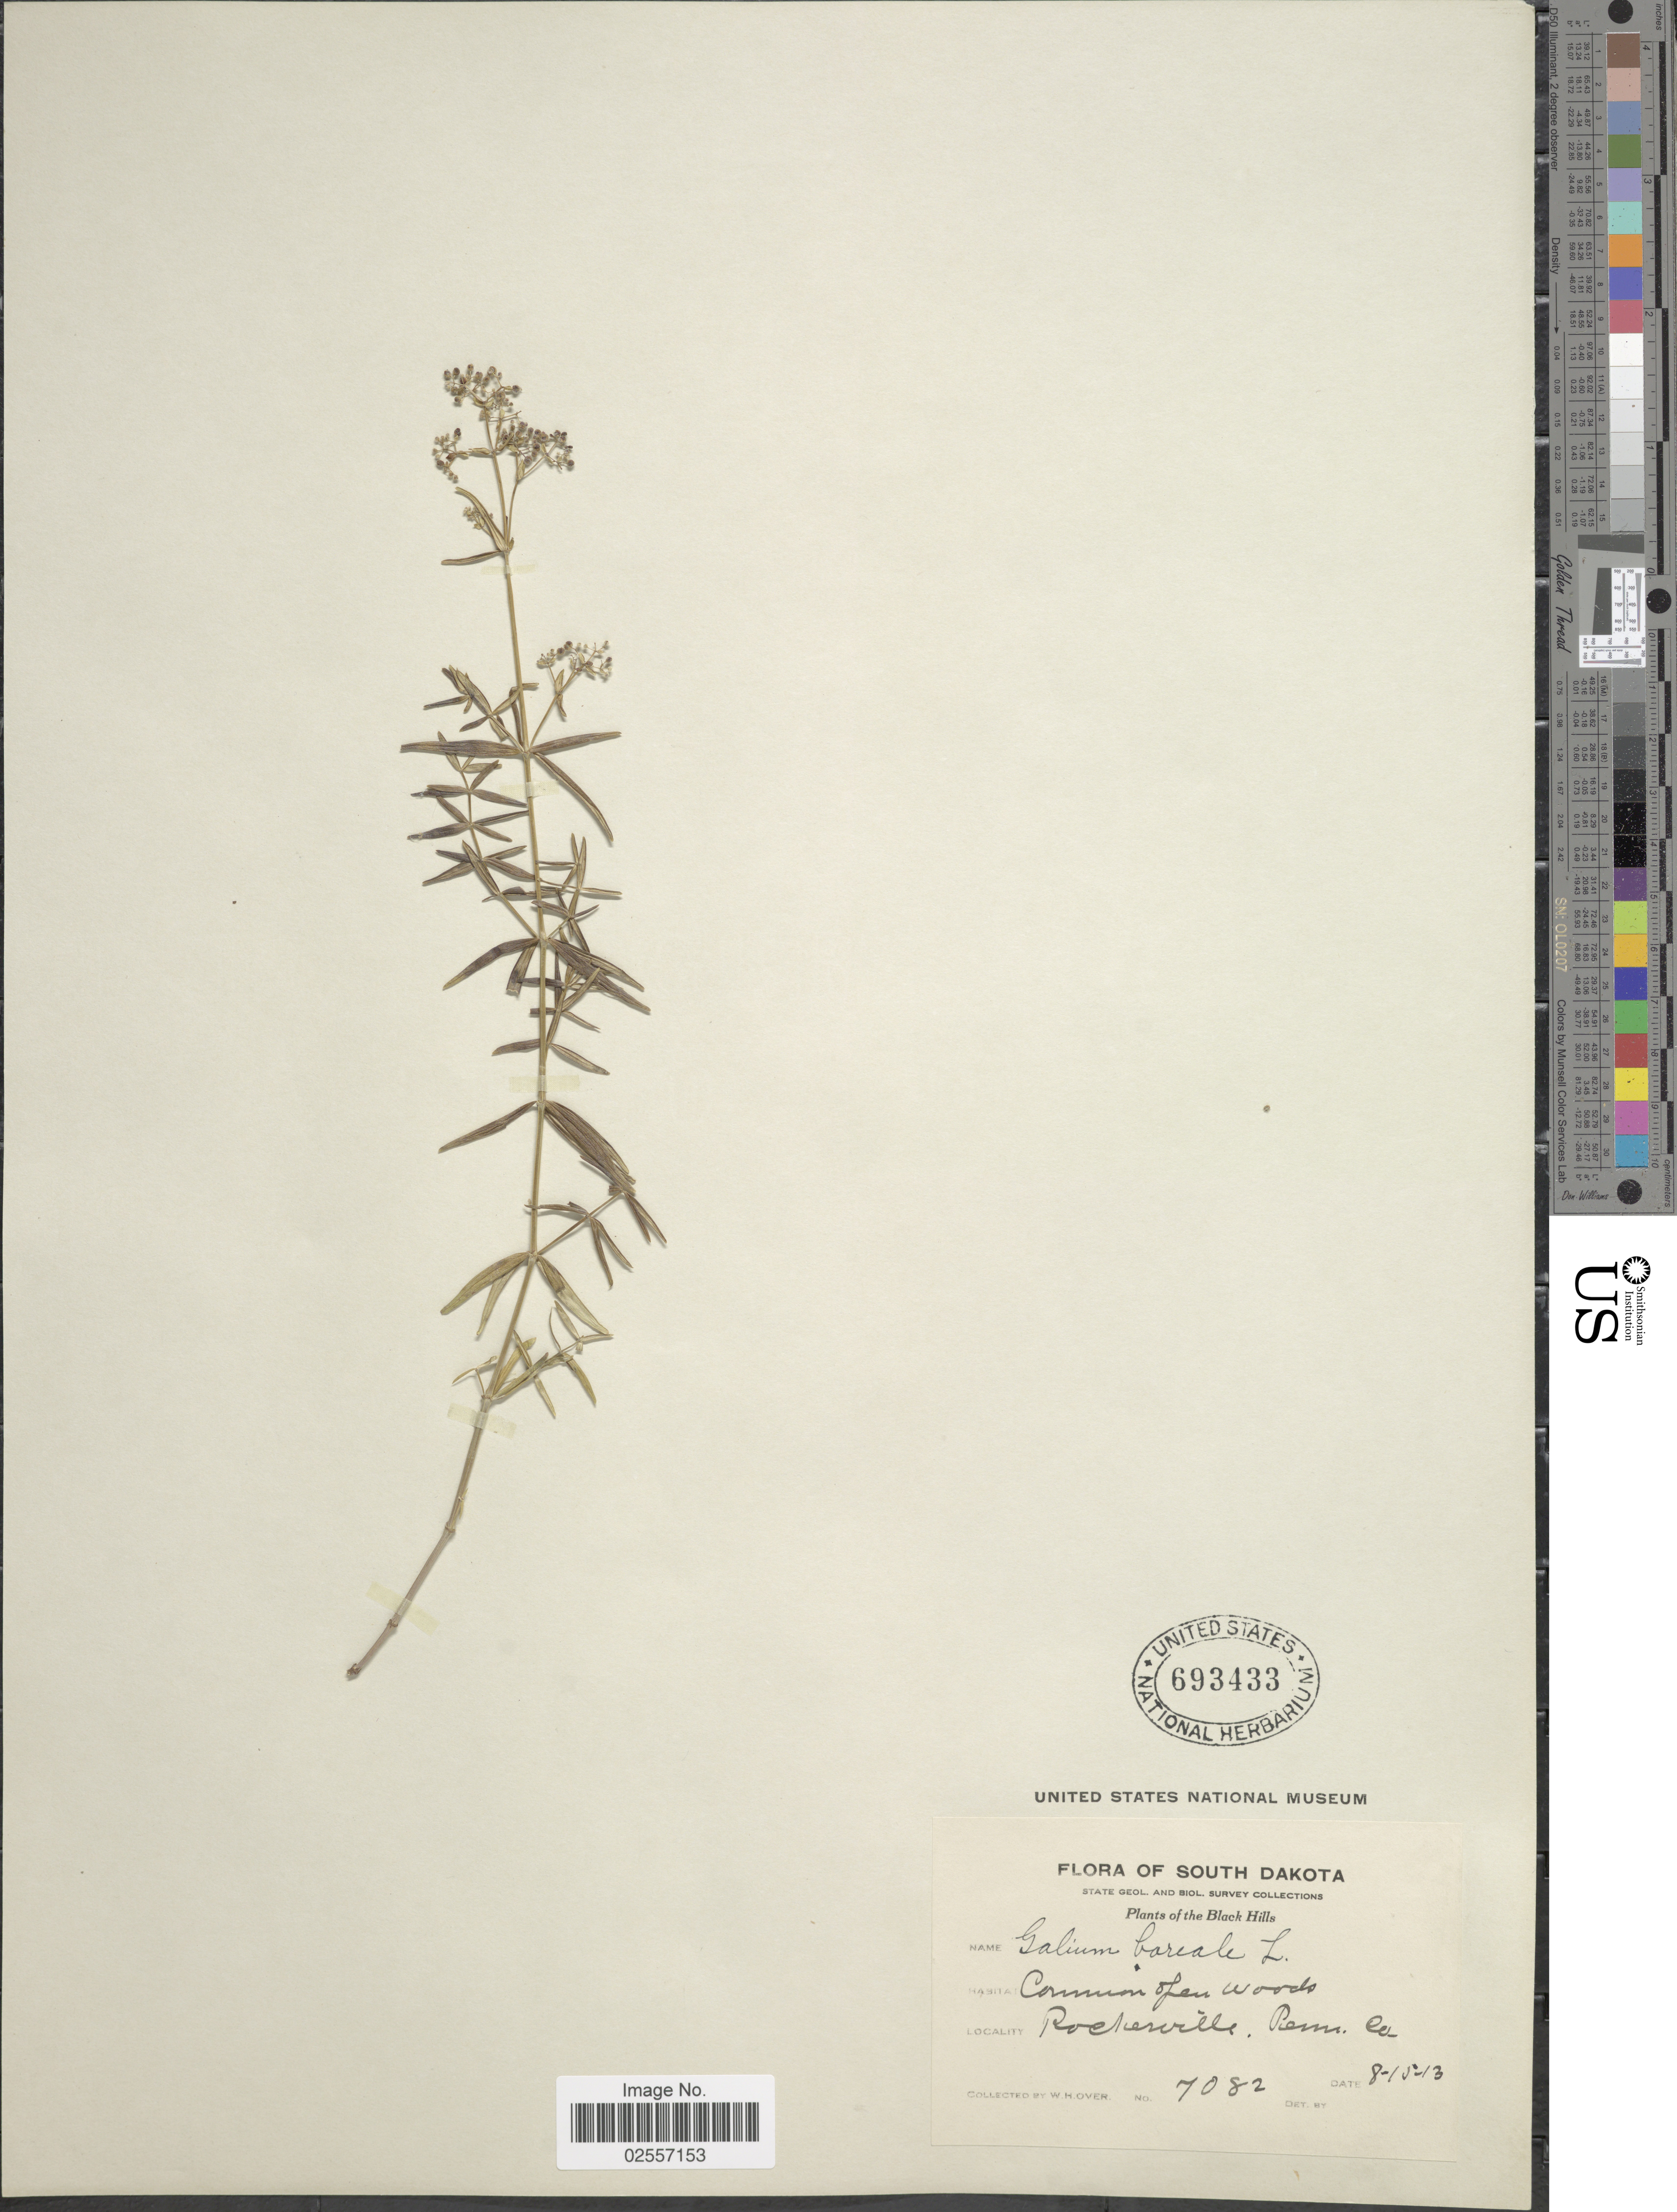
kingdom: Plantae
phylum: Tracheophyta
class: Magnoliopsida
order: Gentianales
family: Rubiaceae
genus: Galium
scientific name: Galium boreale L.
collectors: W. Over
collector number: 7082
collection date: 1913-08-15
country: United States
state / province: South Dakota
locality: Black Hills. Rockerville. Penn. Co.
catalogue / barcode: US 693433